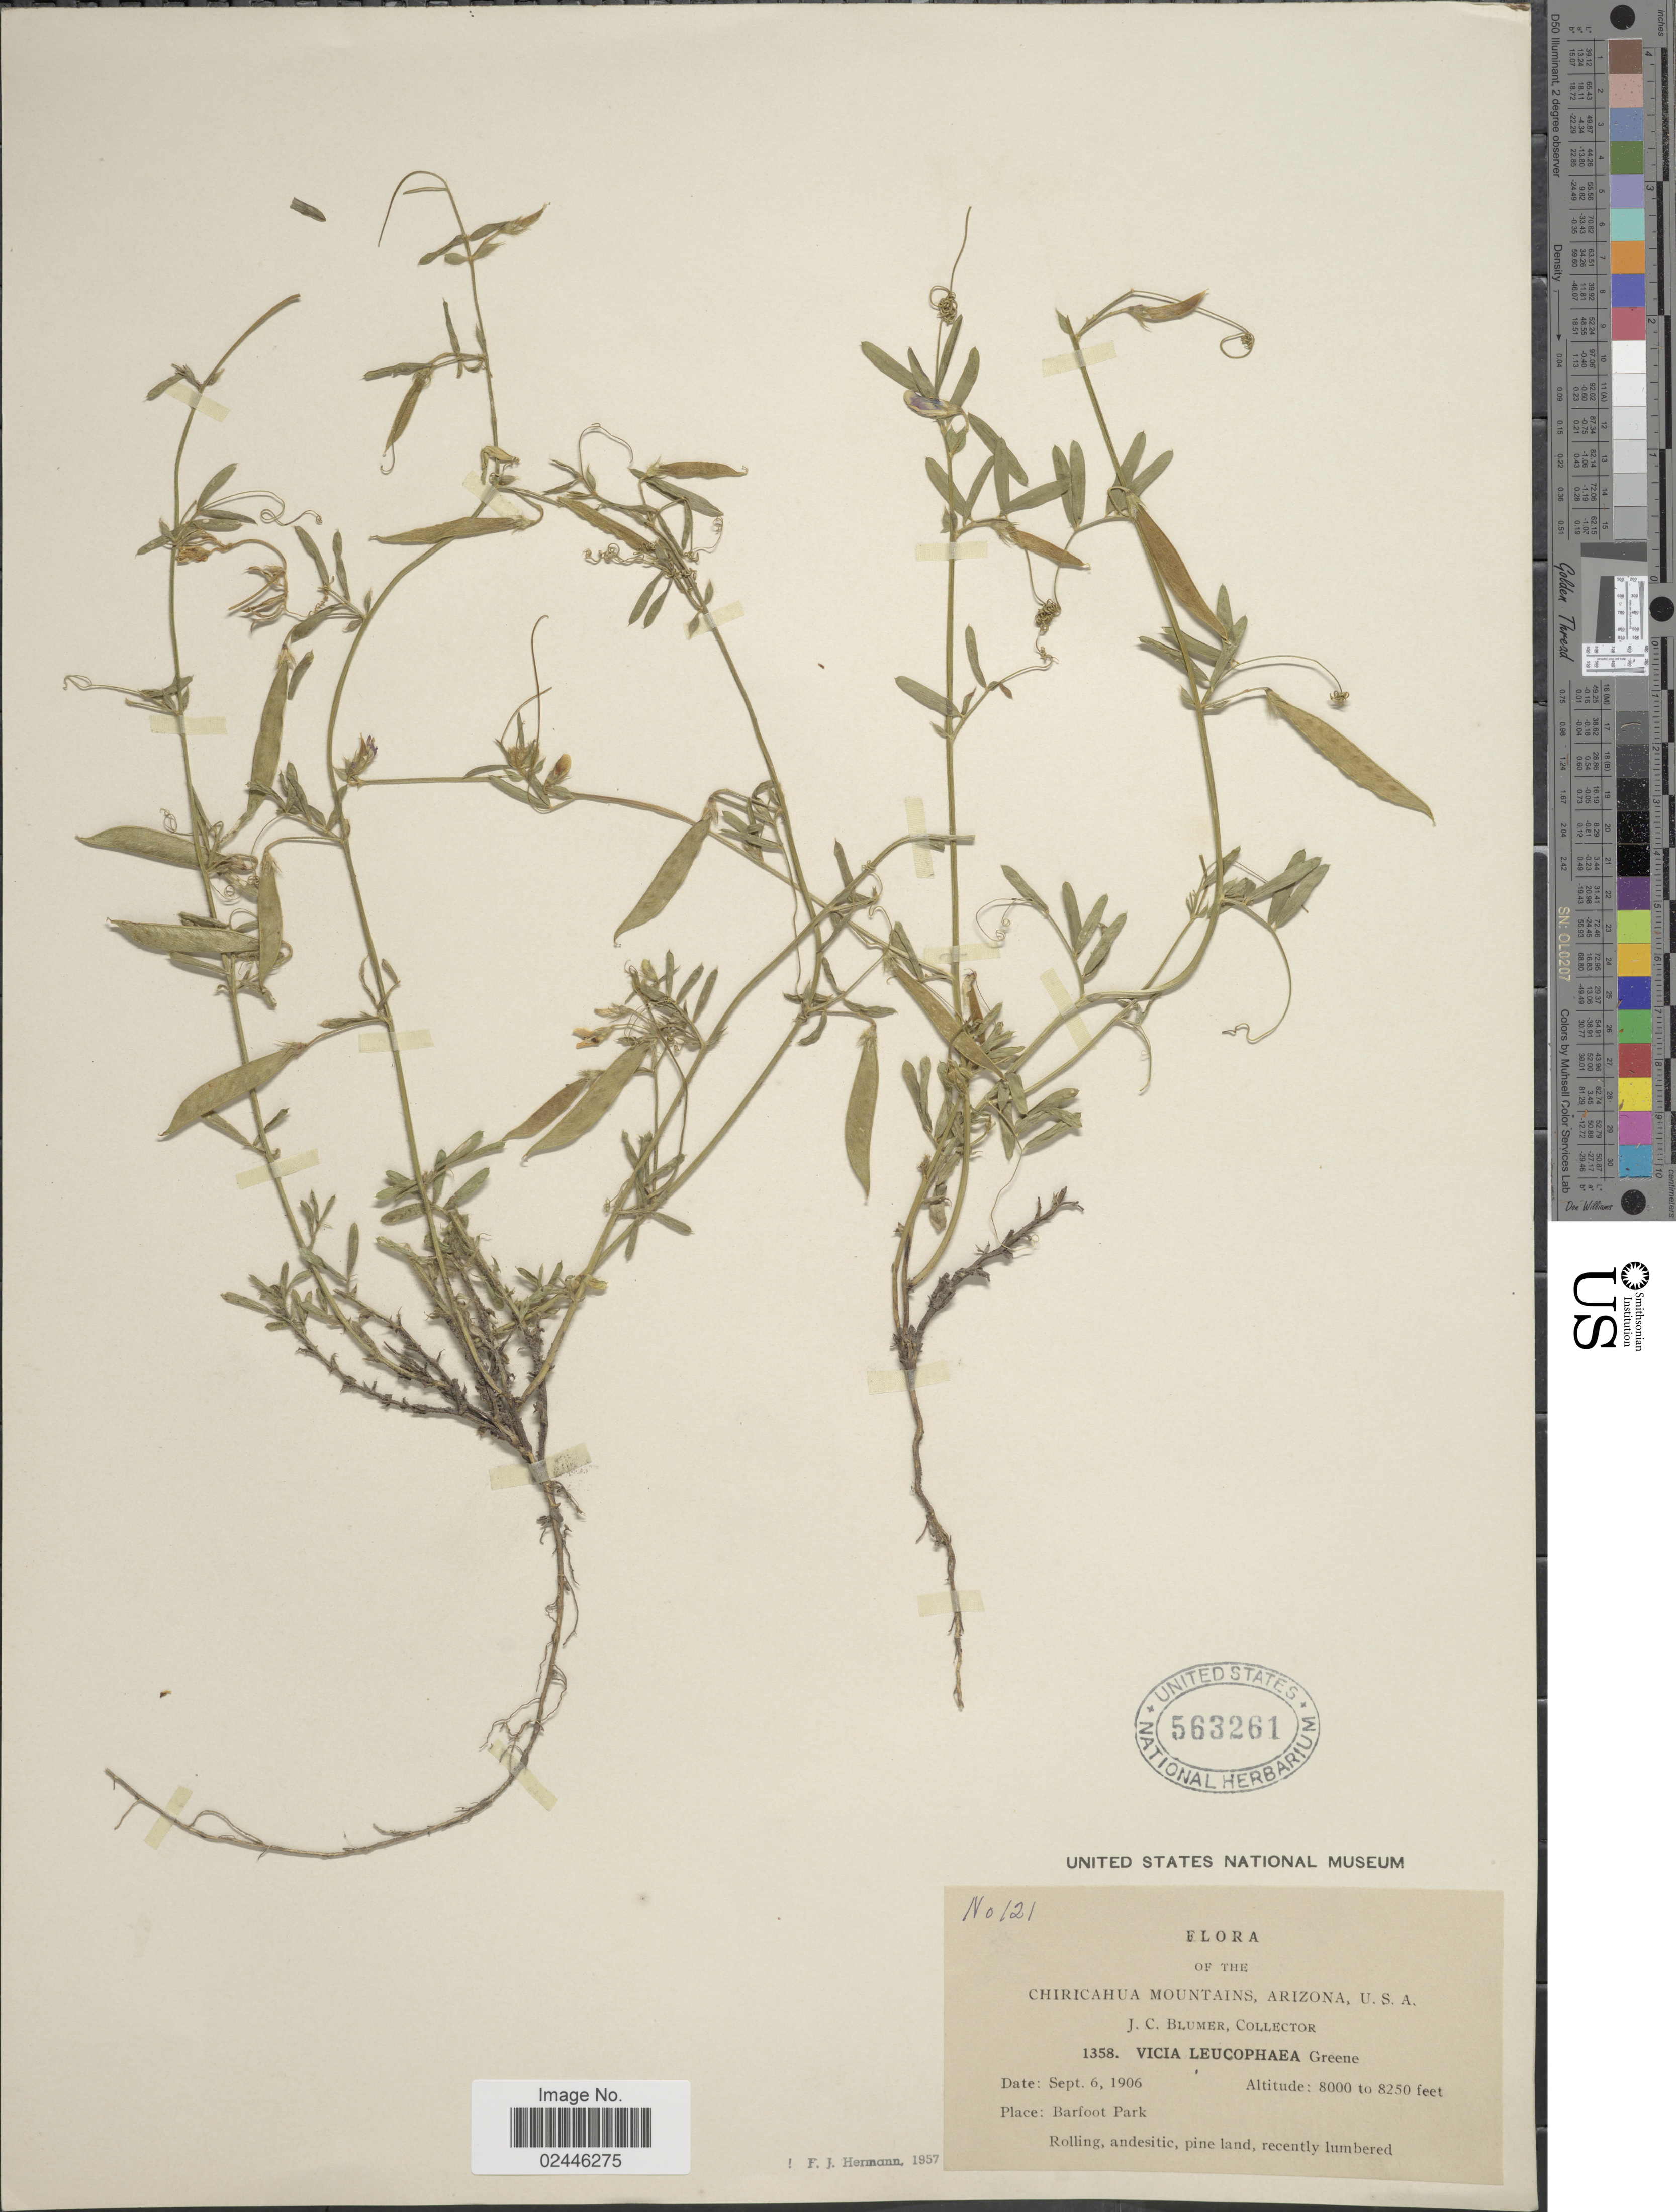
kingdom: Plantae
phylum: Tracheophyta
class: Magnoliopsida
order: Fabales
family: Fabaceae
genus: Vicia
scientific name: Vicia leucophaea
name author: Greene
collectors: J. C. Blumer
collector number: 121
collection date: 1906-09-06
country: United States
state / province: Arizona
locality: Chiricahua Mountains. Barfoot Park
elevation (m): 2438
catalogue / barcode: US 563261